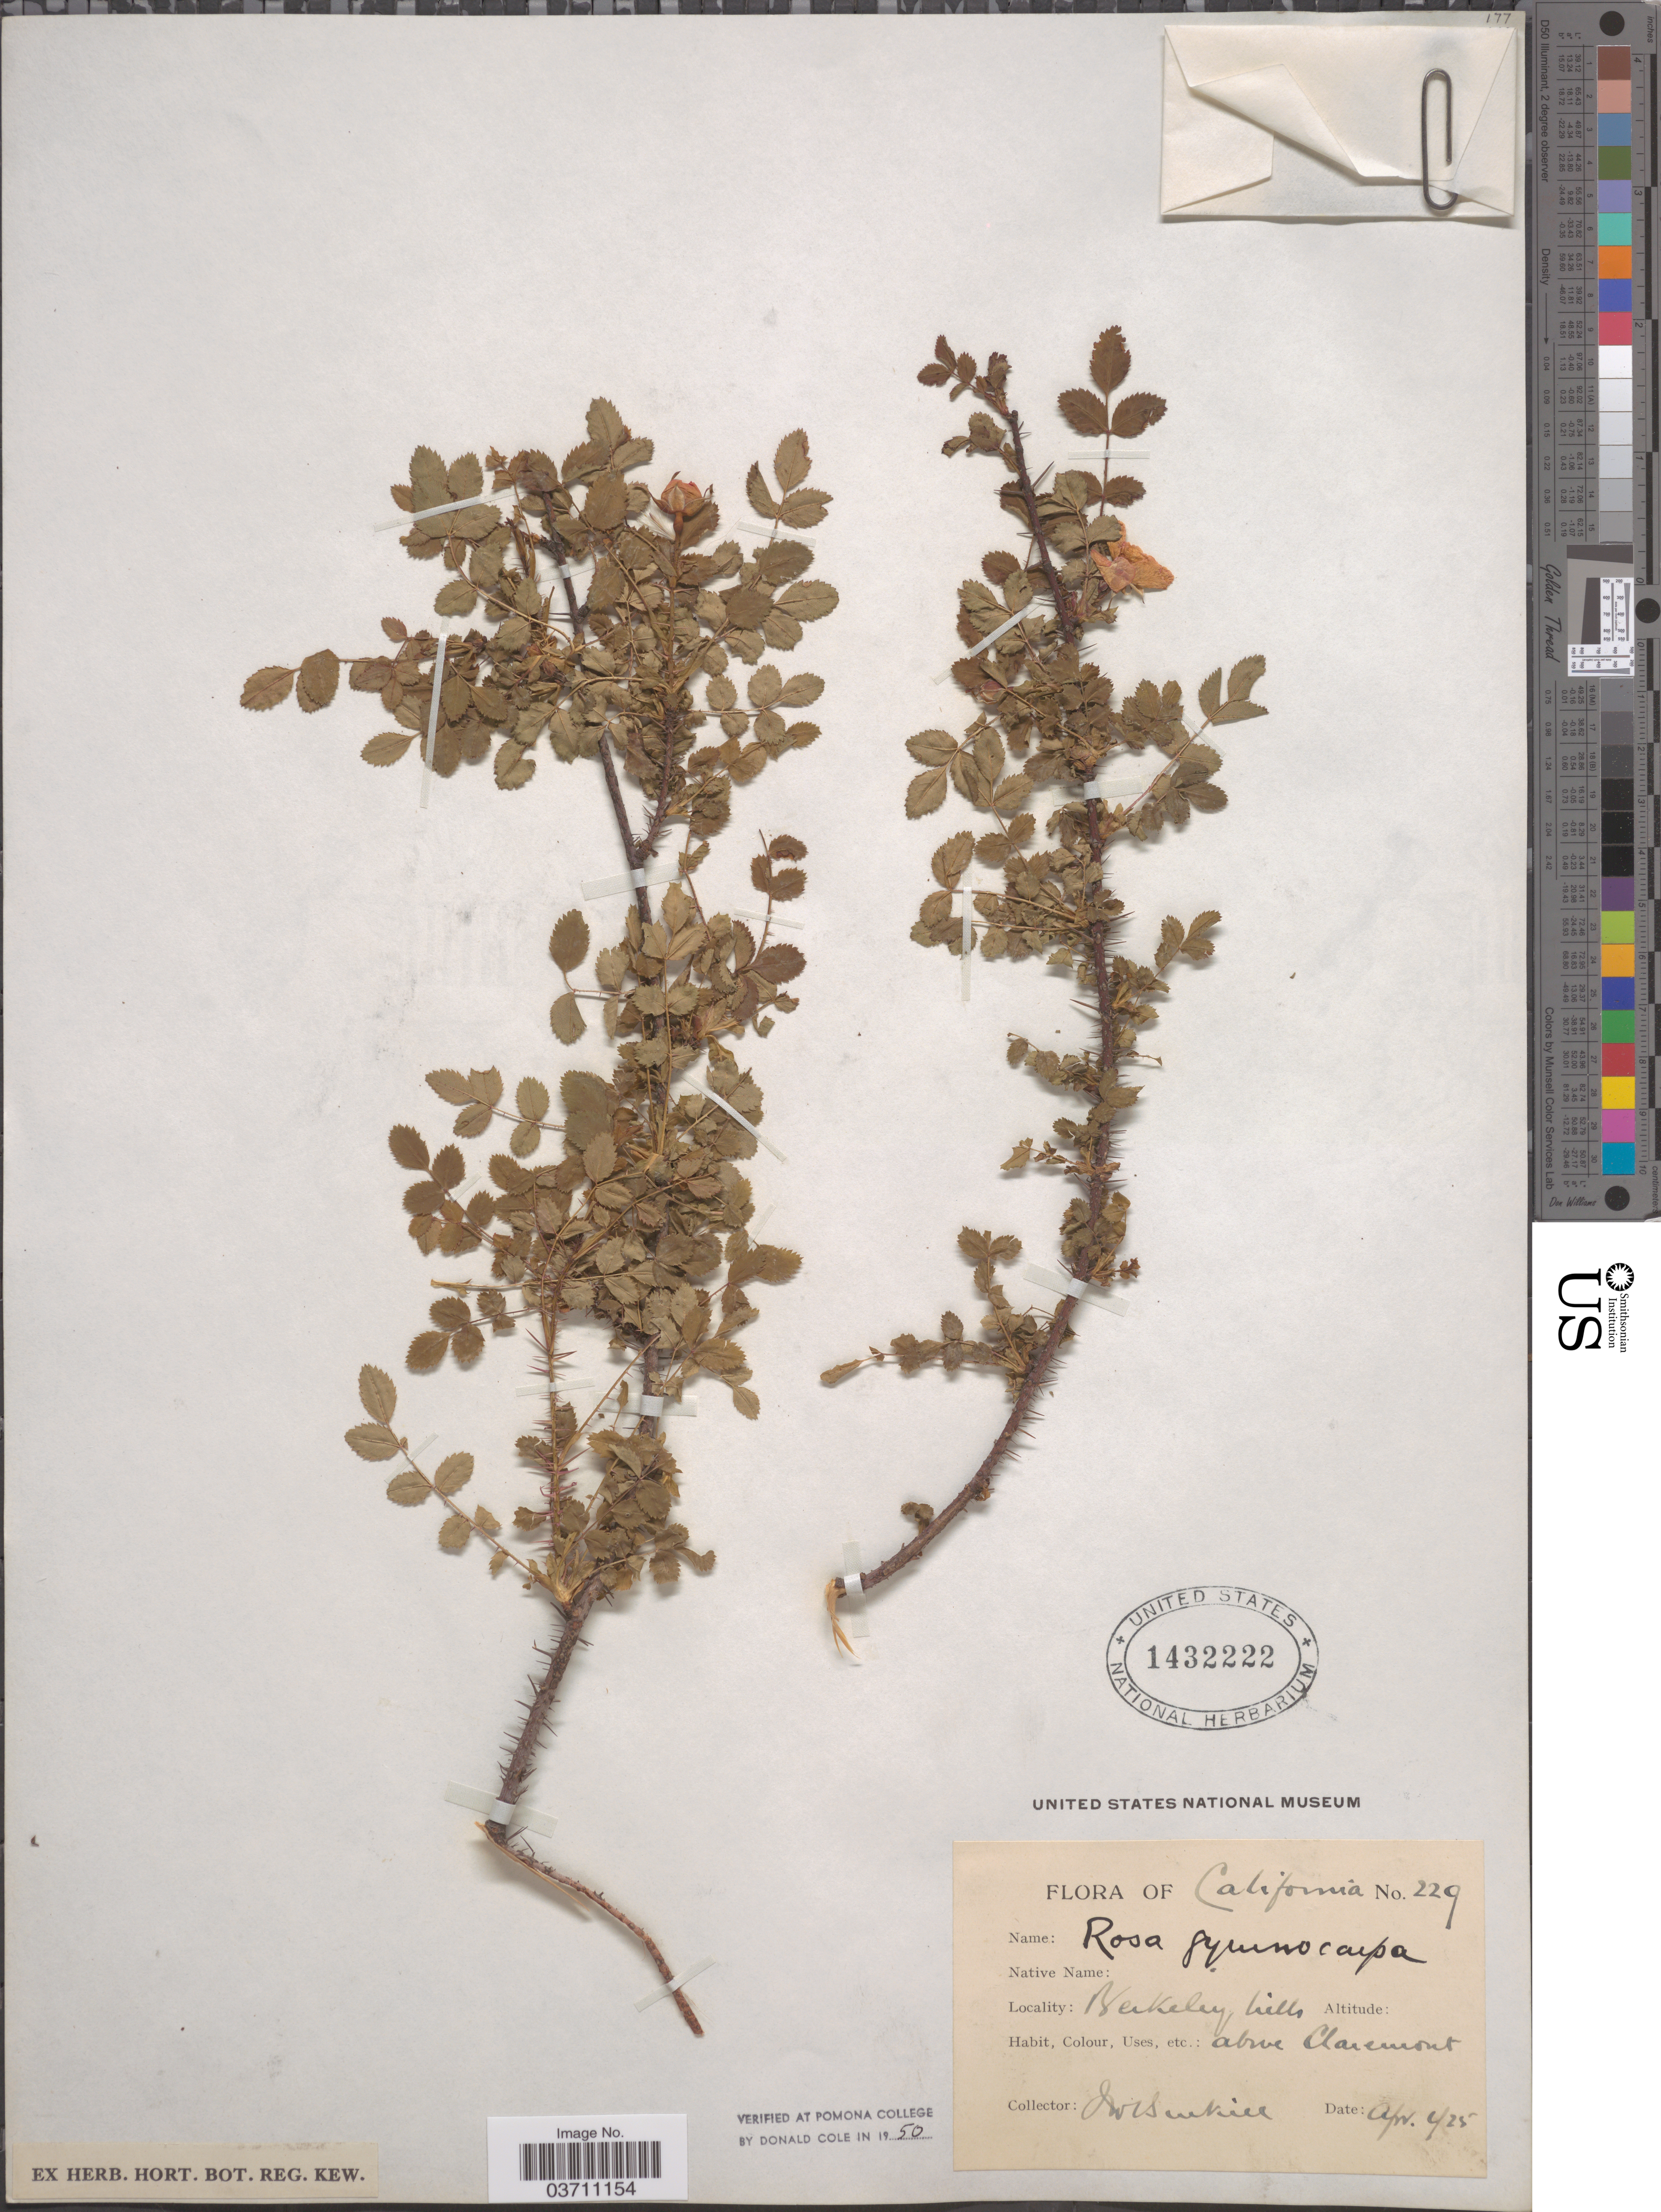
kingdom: Plantae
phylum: Tracheophyta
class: Magnoliopsida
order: Rosales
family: Rosaceae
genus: Rosa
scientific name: Rosa gymnocarpa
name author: Nutt.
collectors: I. H. Burkill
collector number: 229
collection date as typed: Transcribed d/m/y: 2/4/25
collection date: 1925-04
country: United States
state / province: California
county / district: Alameda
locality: Berkeley hills. Above Claremont.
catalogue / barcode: US 1432222